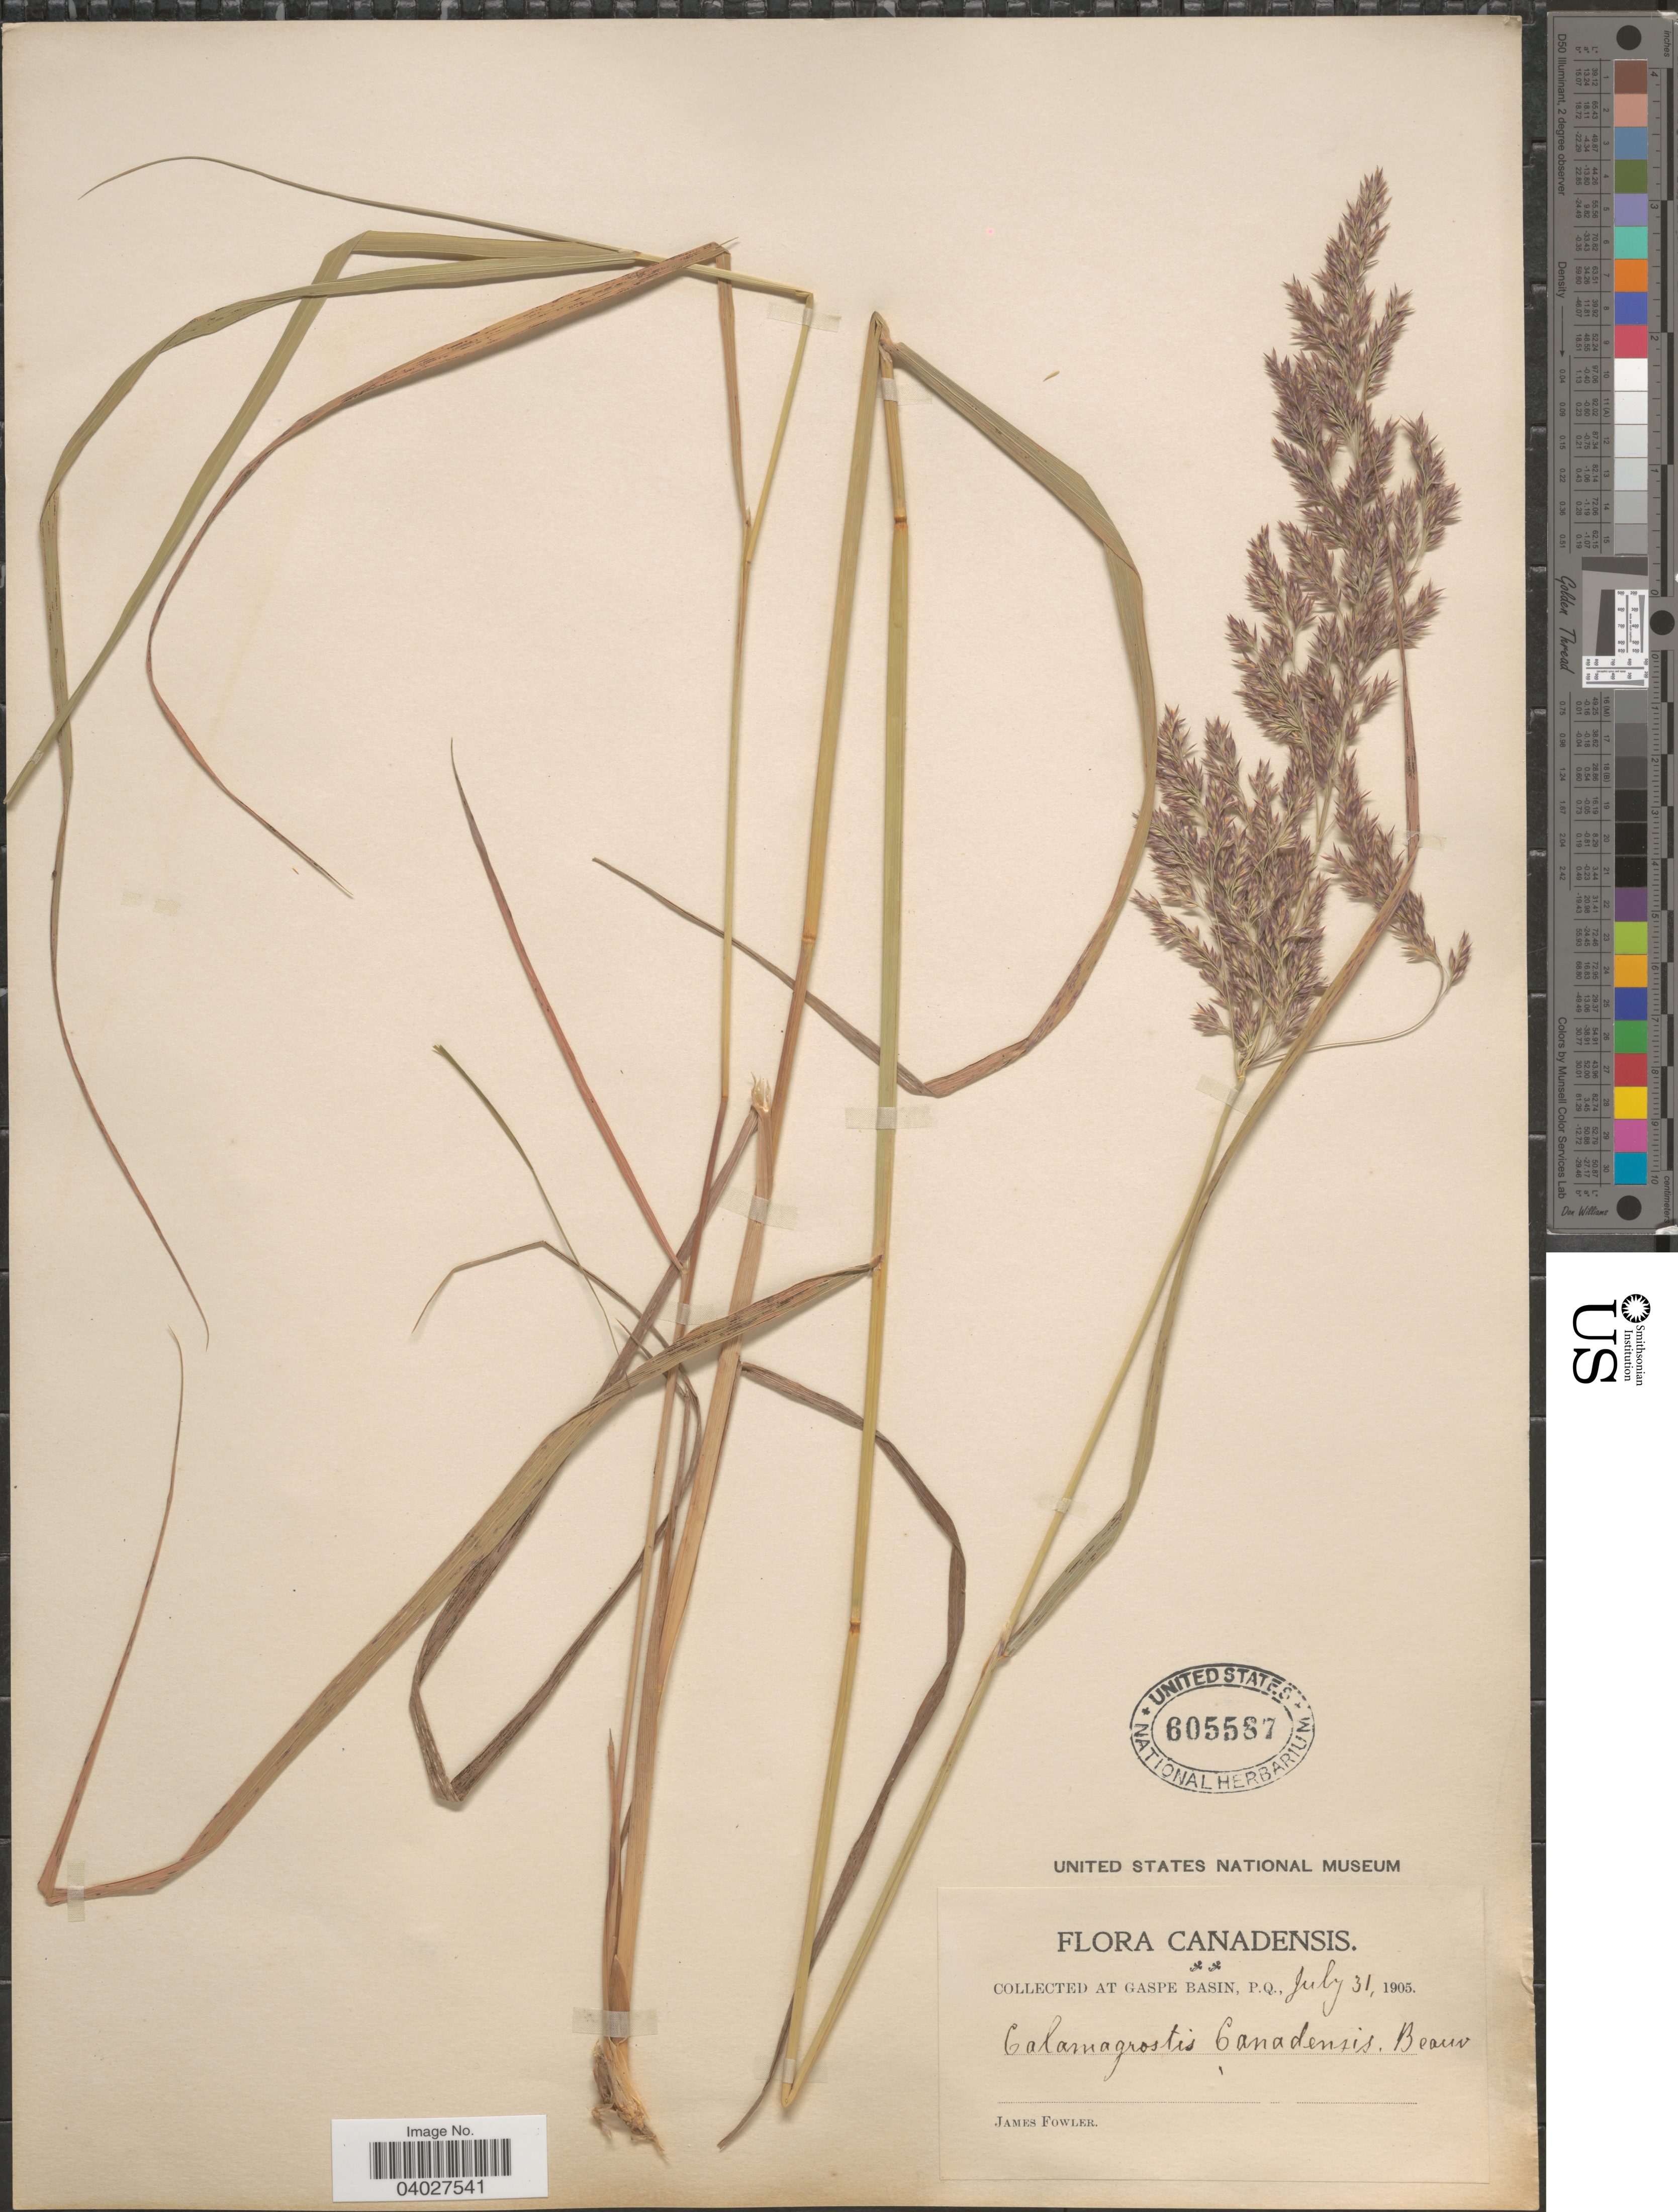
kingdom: Plantae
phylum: Tracheophyta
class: Liliopsida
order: Poales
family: Poaceae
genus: Calamagrostis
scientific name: Calamagrostis canadensis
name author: (Michx.) P. Beauv.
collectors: J. P. Fowler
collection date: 1905-07-31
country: Canada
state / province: Quebec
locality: At Gaspe Basin, P.Q.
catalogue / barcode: US 605587